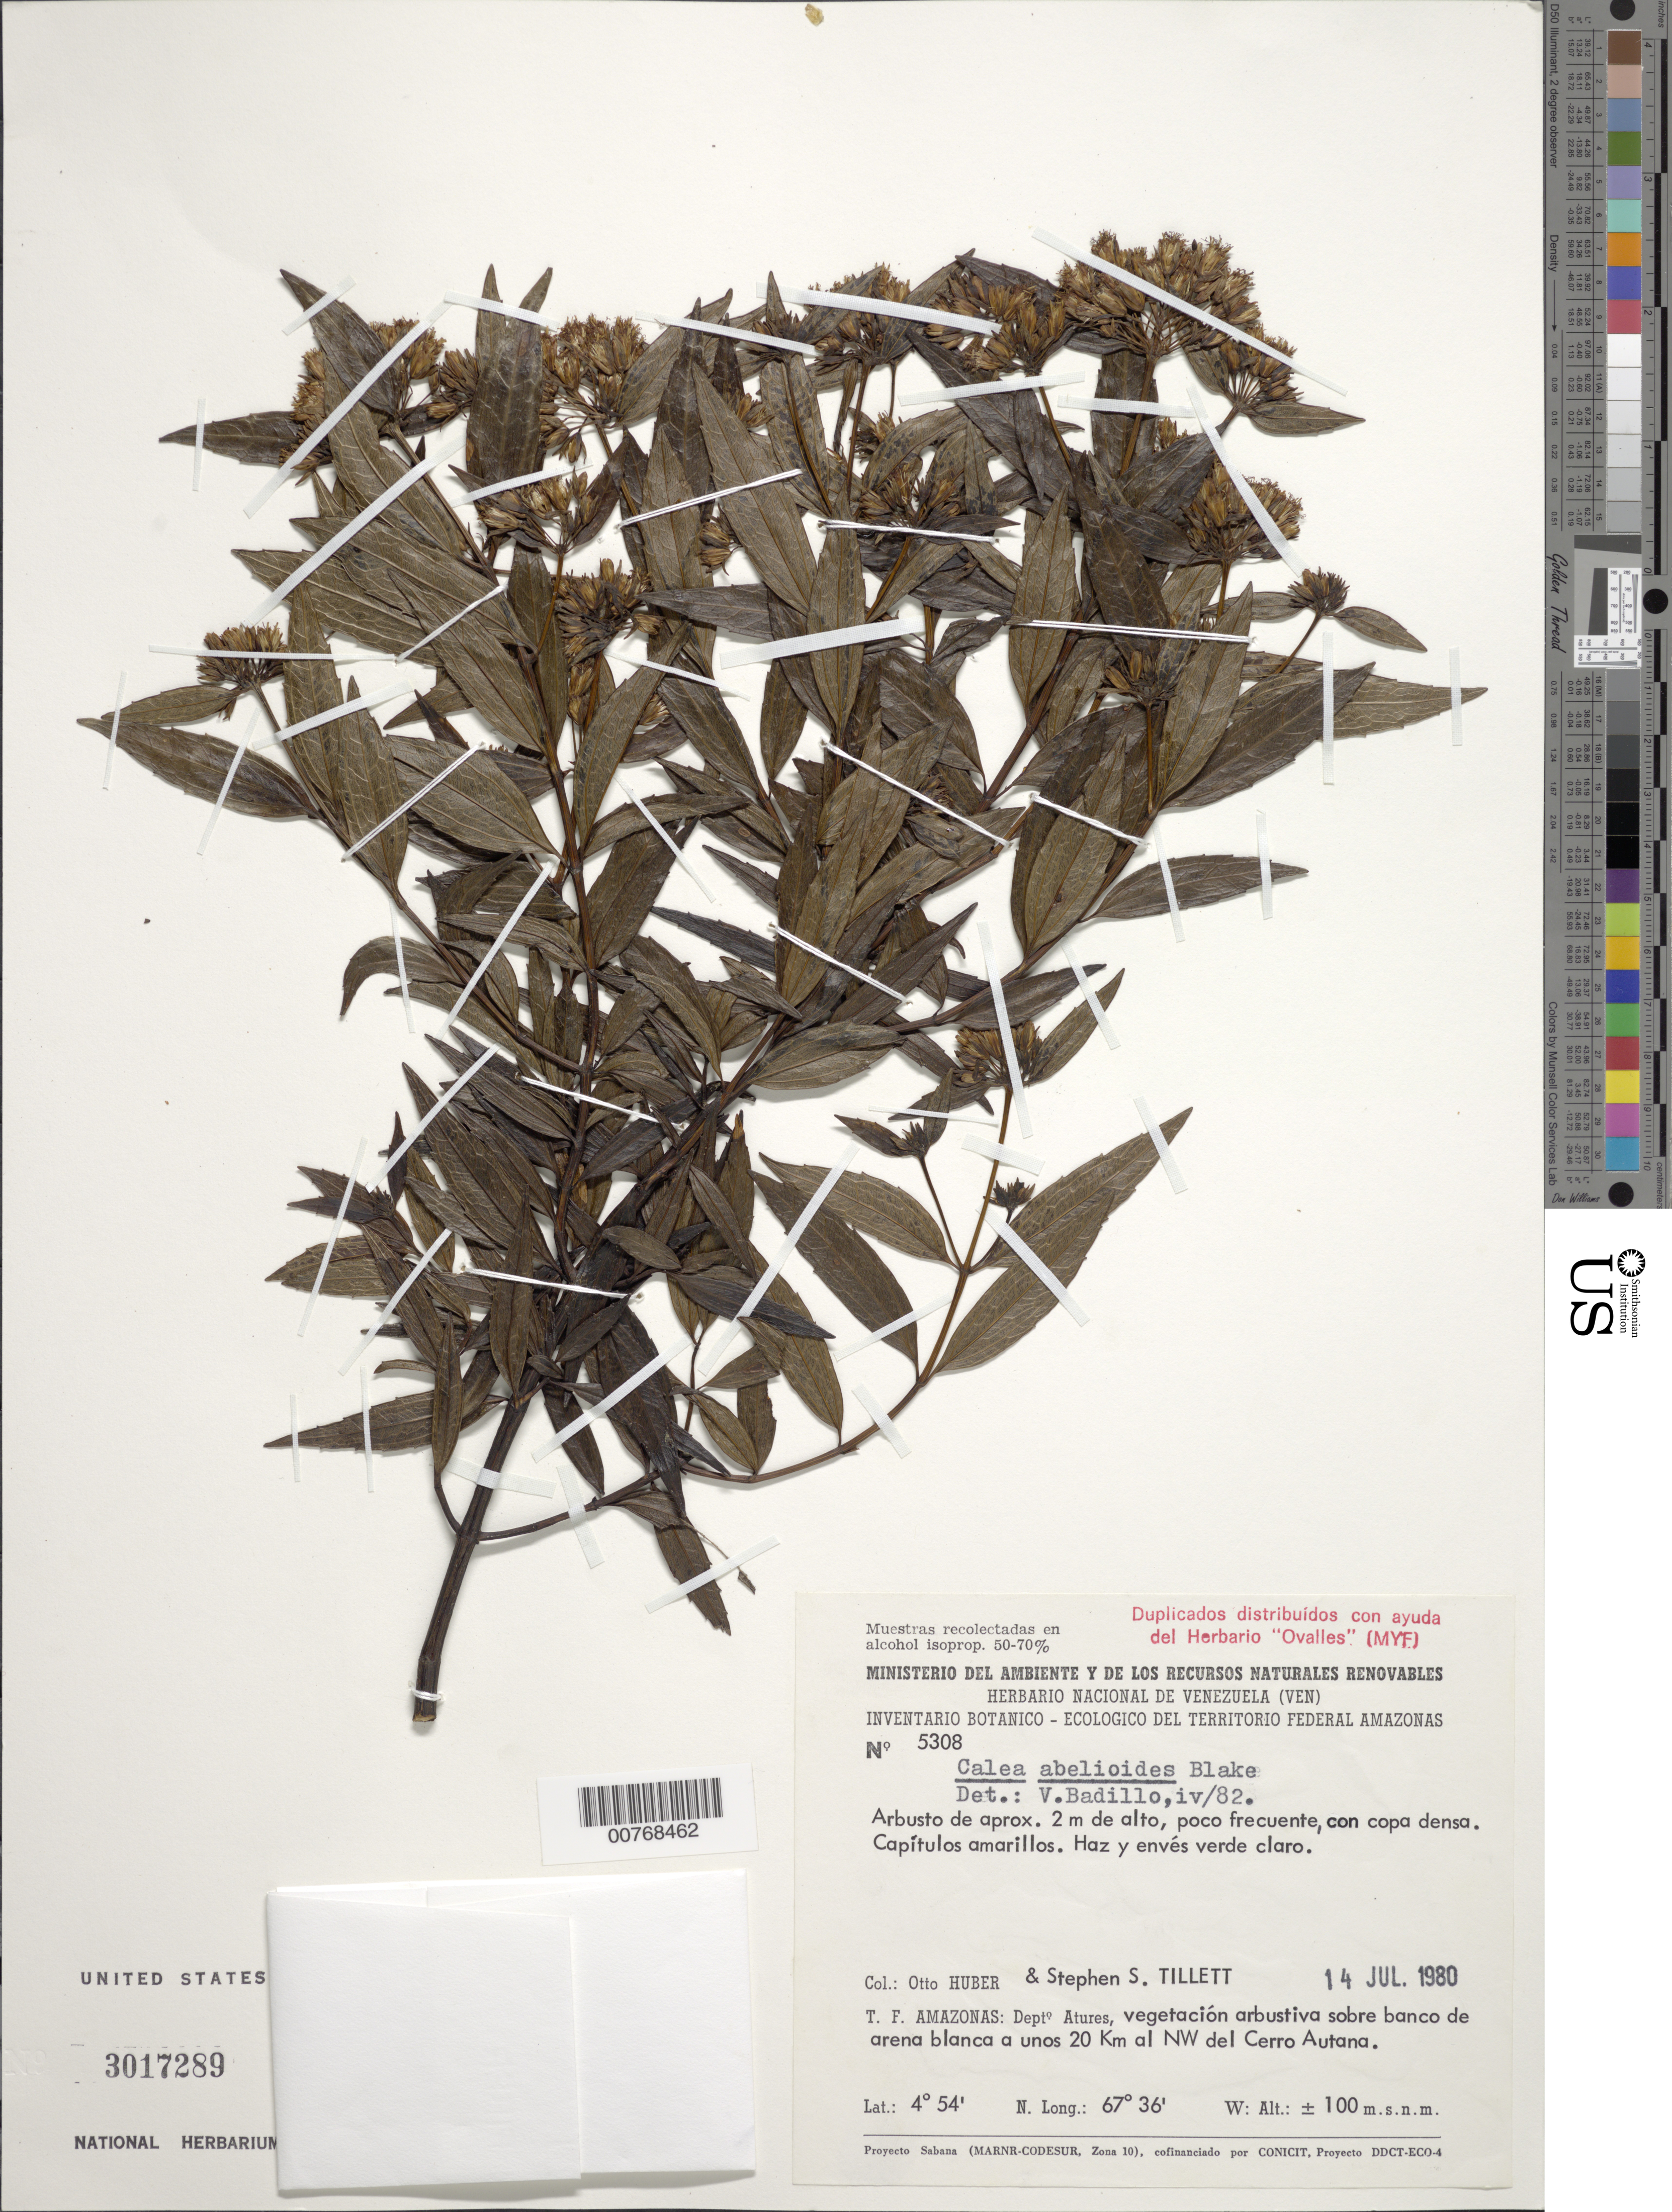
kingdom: Plantae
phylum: Tracheophyta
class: Magnoliopsida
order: Asterales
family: Asteraceae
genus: Calea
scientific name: Calea abelioides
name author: S.F. Blake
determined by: Badillo, V. M.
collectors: O. Huber & S. S. Tillett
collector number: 5308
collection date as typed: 14-Jul-80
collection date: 1980-07-14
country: Venezuela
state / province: Amazonas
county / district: Atures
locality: Cerro Autana, 20 km al NW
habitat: Vegetación arbustive sobre banco de arena blanca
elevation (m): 100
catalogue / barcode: US 3017289